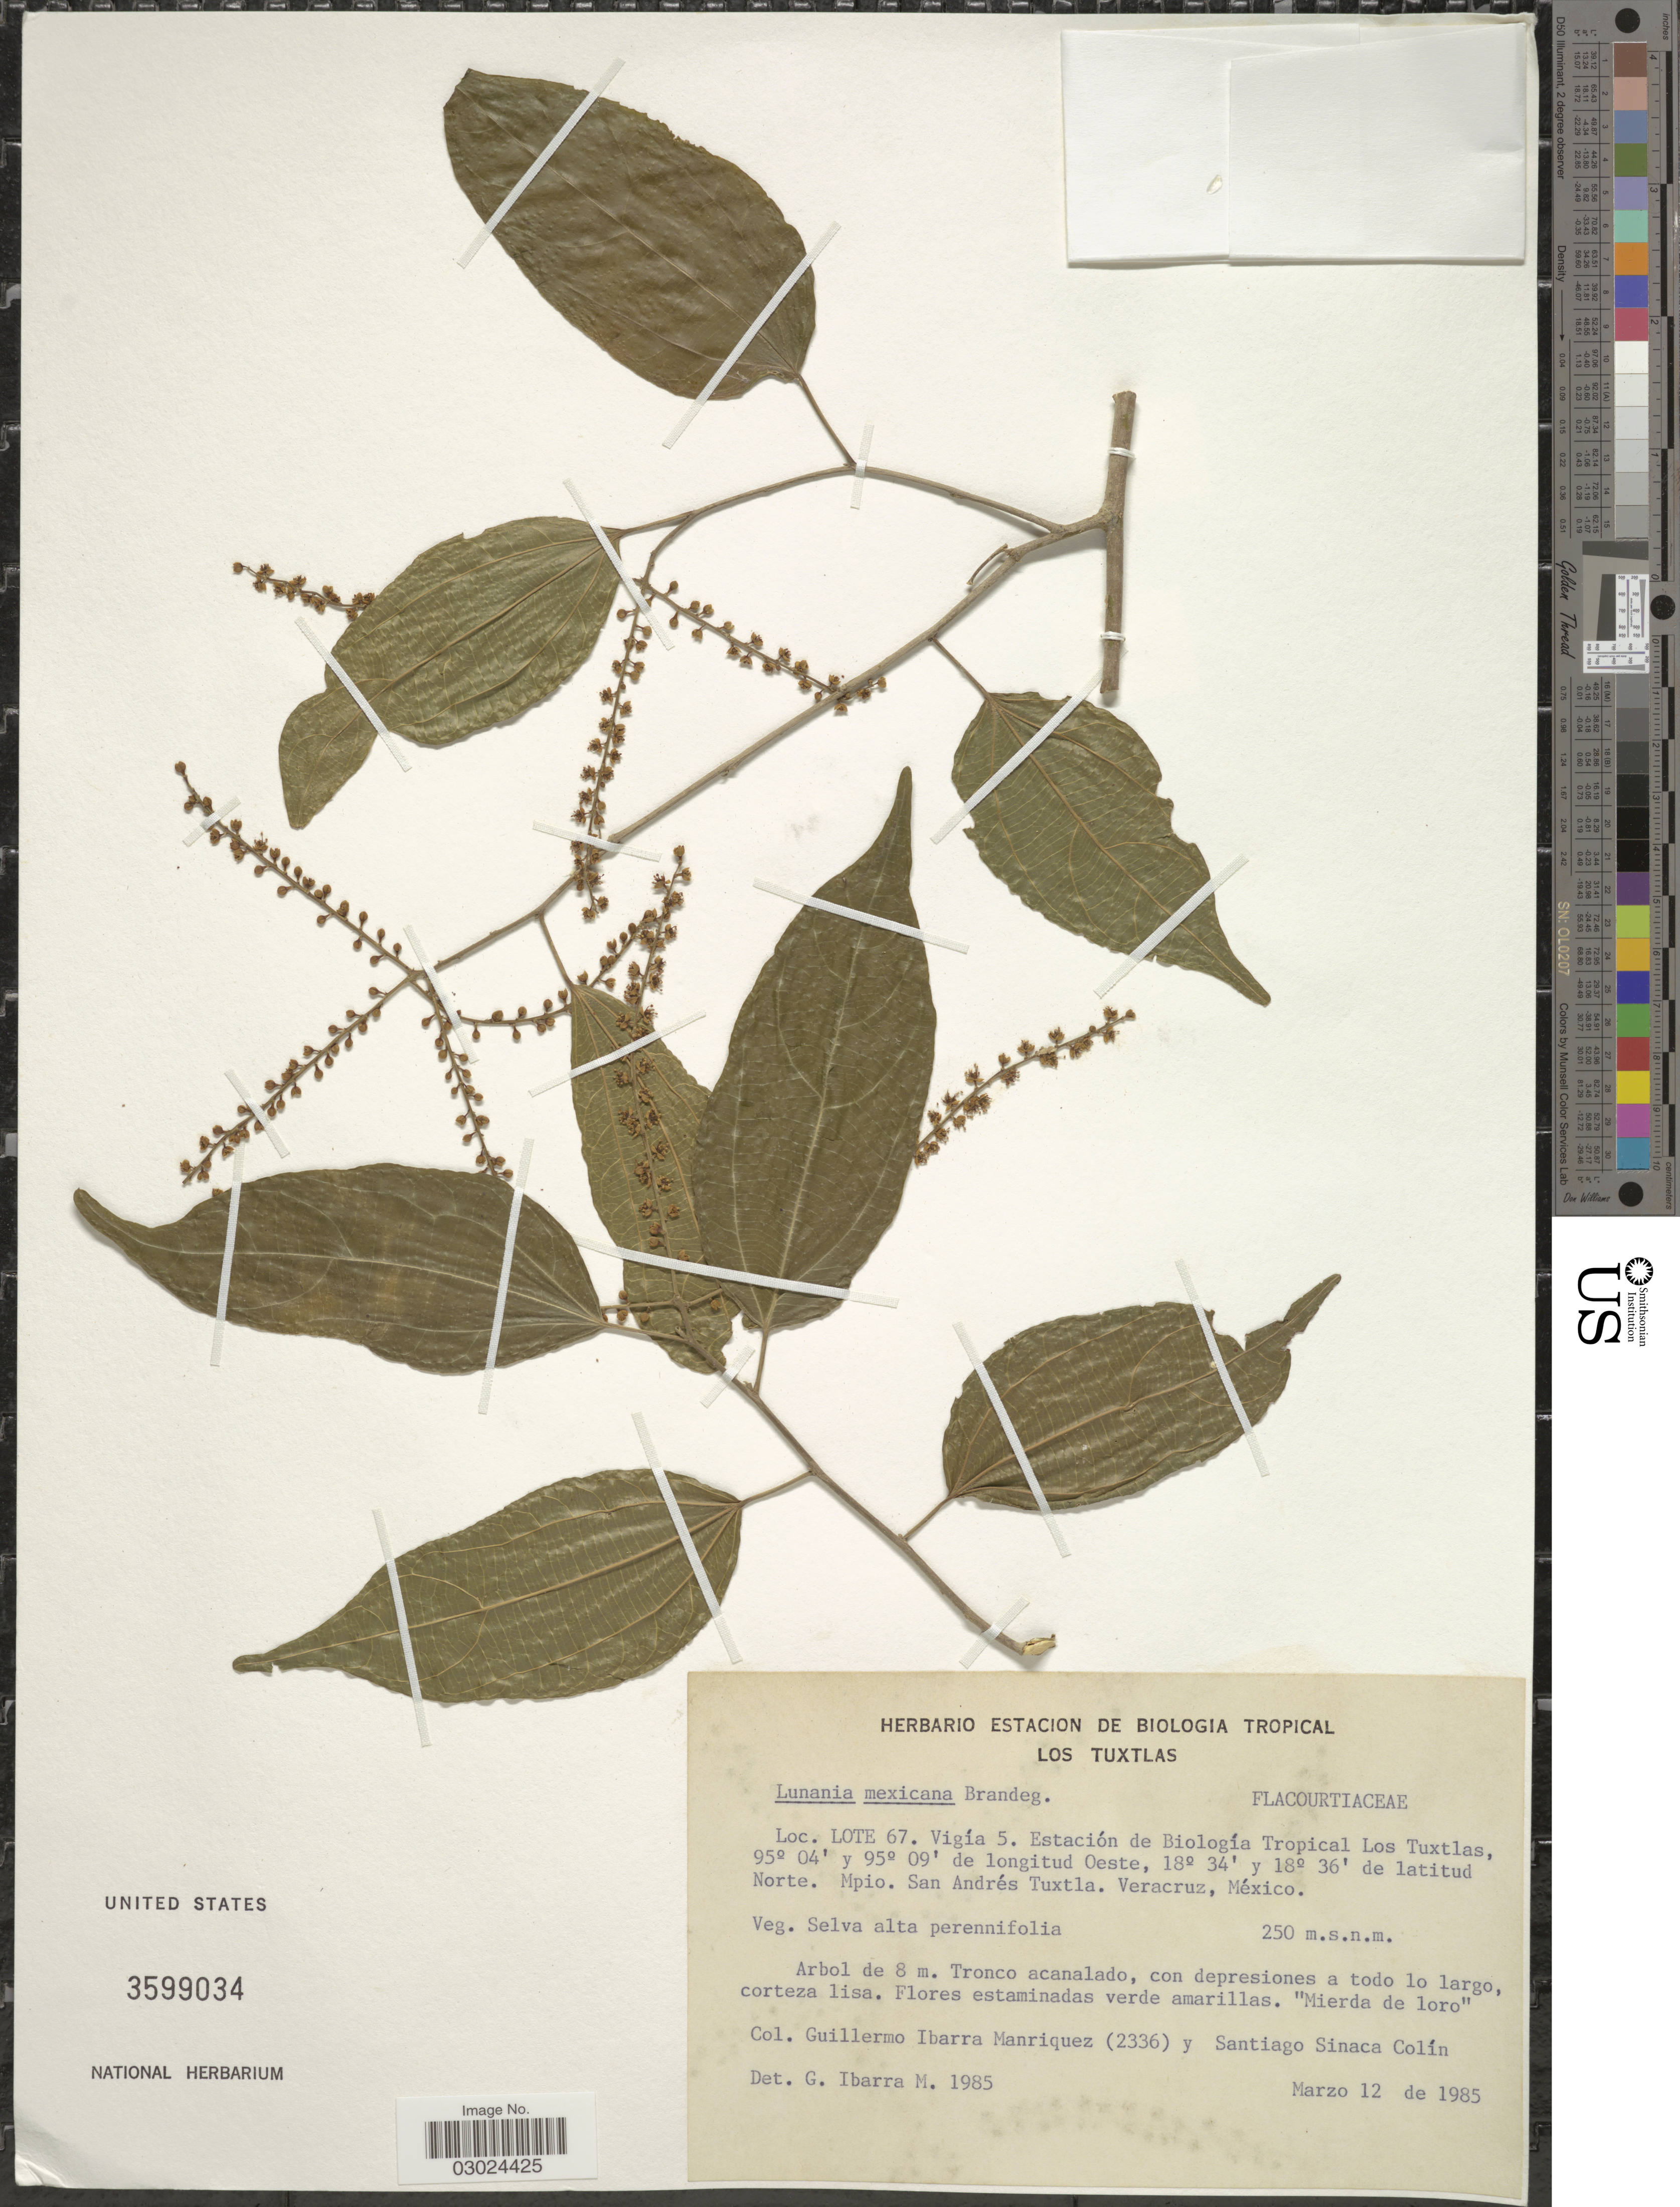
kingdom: Plantae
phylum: Tracheophyta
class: Magnoliopsida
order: Malpighiales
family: Salicaceae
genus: Lunania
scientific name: Lunania mexicana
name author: Brandegee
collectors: G. Ibarra-Manríquez & S. Sinaca-Colin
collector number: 2336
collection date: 1985-03-12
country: Mexico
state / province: Veracruz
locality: Lote. Vigía 5. Estación de Biología Tropical Los Tuxtlas, Mpio. San Andrés Tuxtla. Veracruz.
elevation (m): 250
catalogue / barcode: US 3599034